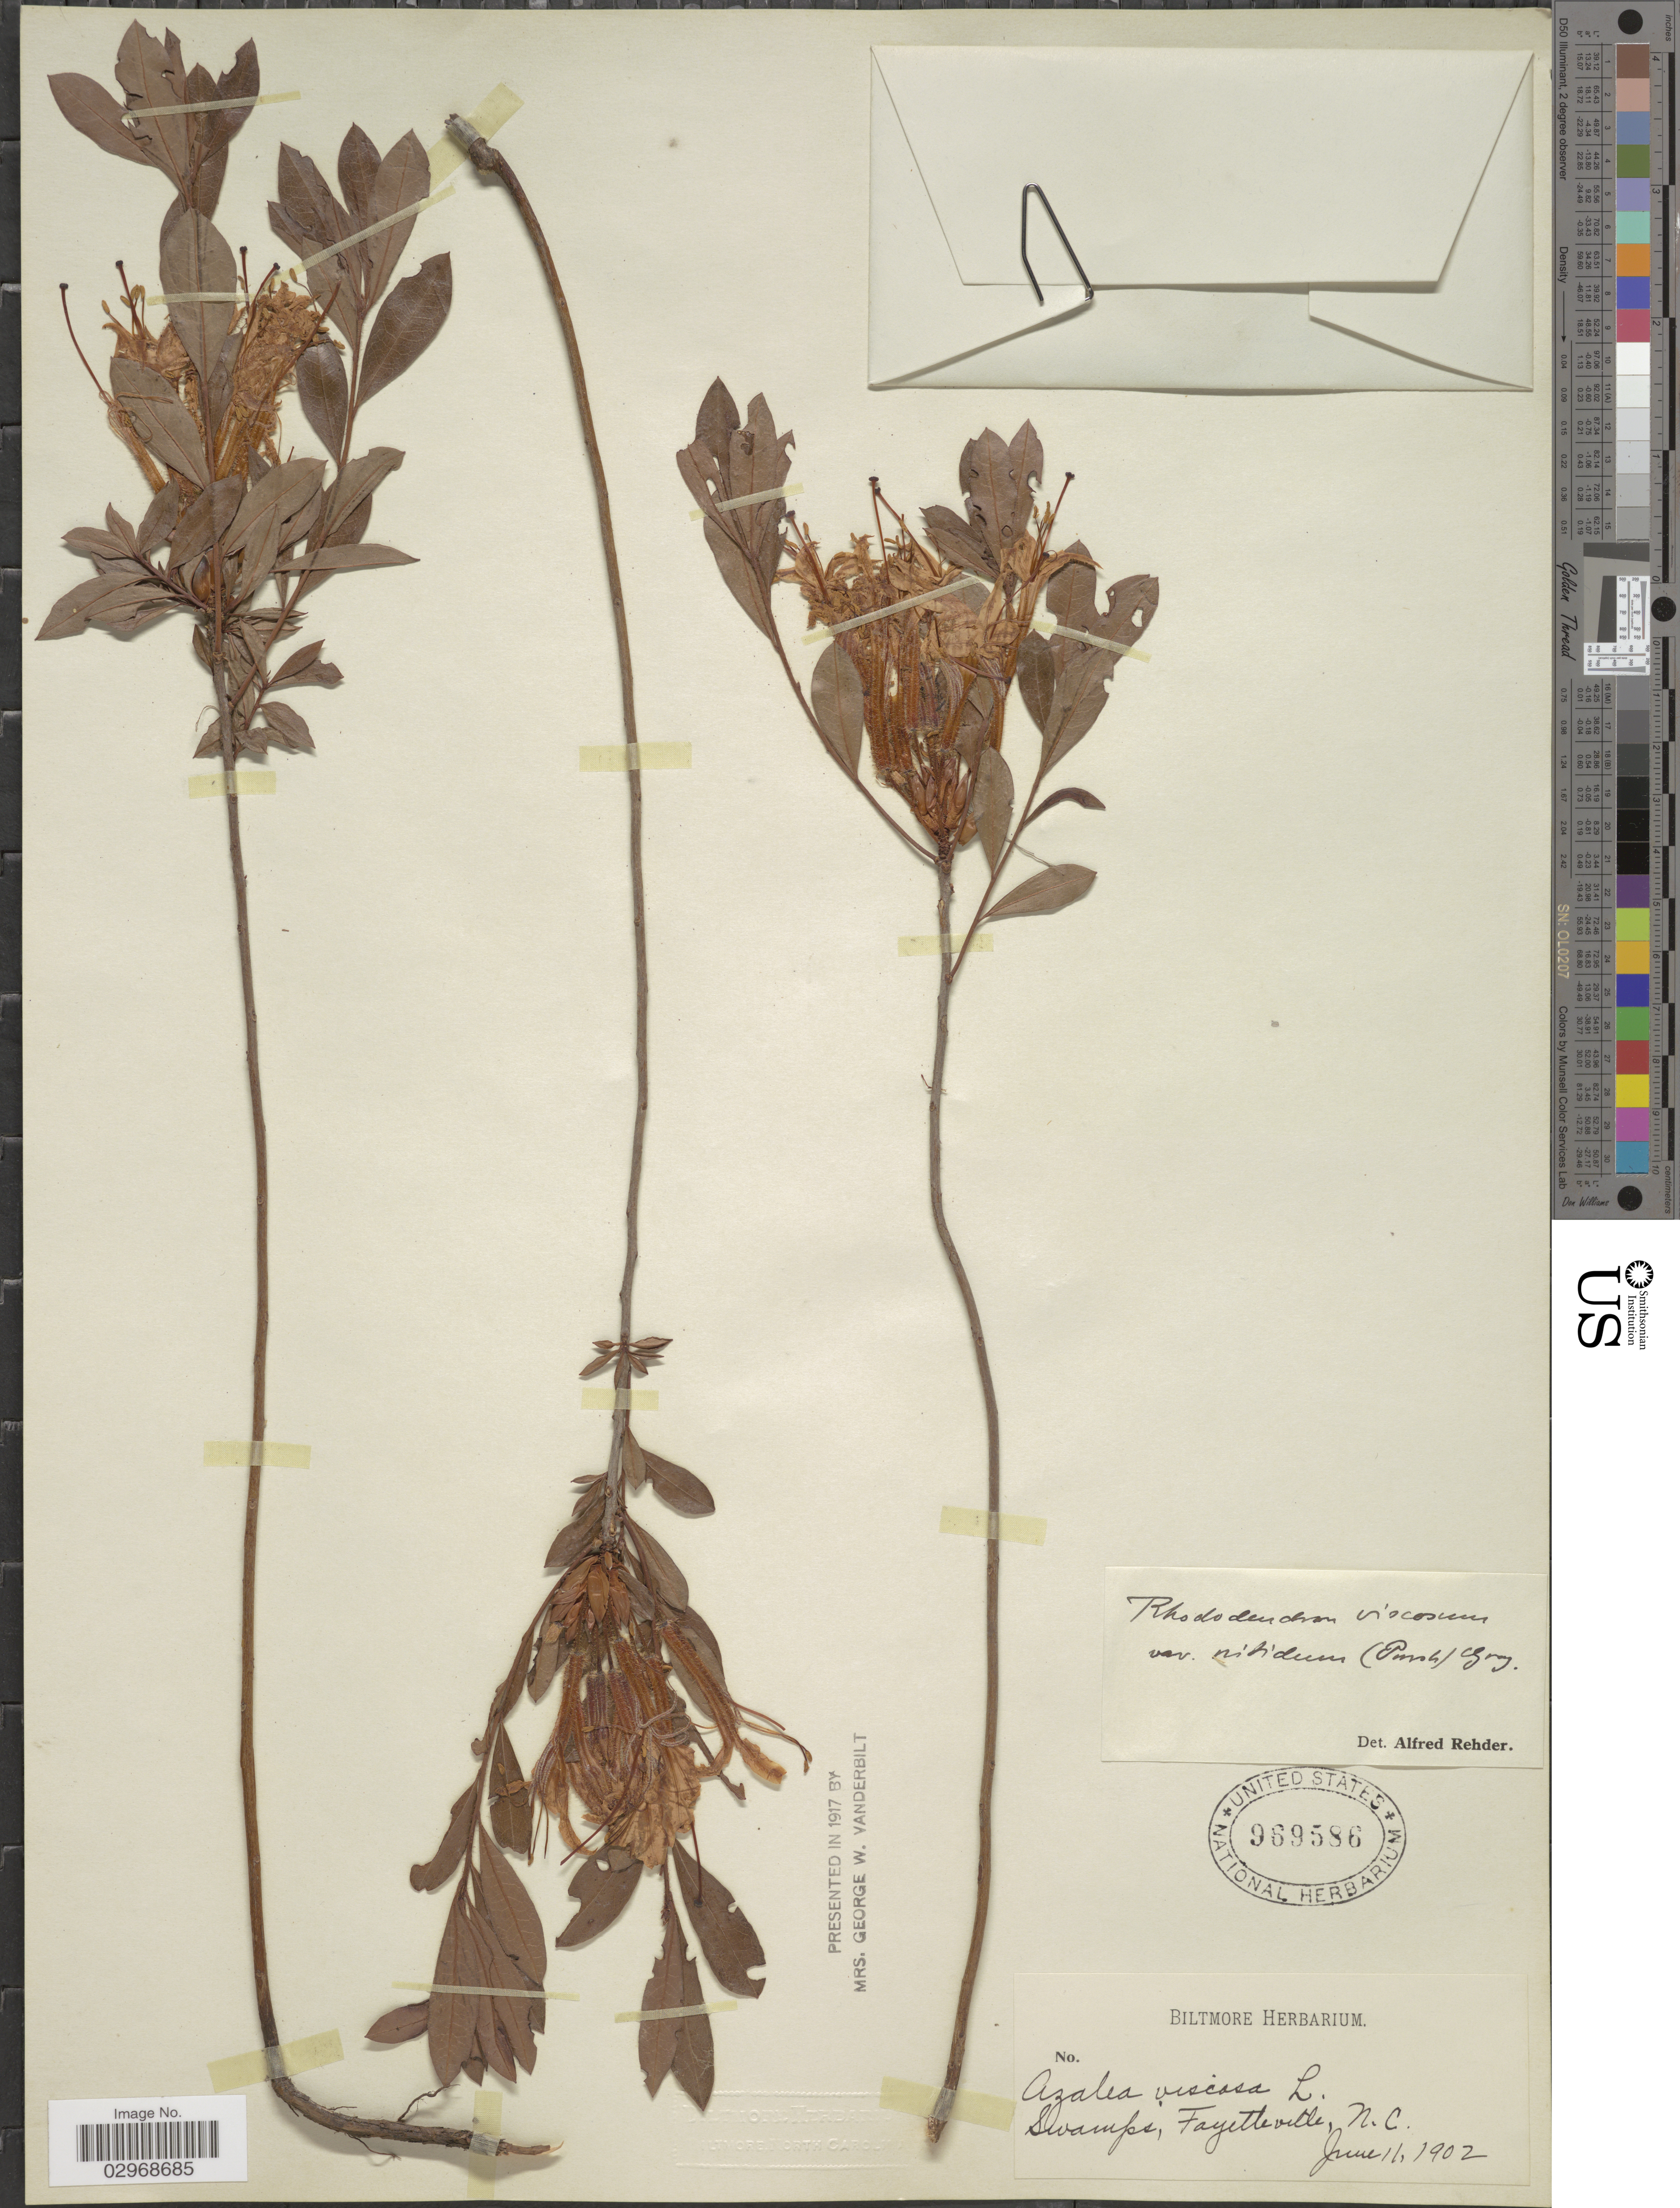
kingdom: Plantae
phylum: Tracheophyta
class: Magnoliopsida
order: Ericales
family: Ericaceae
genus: Rhododendron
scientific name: Rhododendron viscosum var. nitidum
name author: (Pursh) A. Gray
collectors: ex herb. Biltmore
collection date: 1902-06-11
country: United States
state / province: North Carolina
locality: Swamps, Fayetteville, N.C.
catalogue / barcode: US 969586